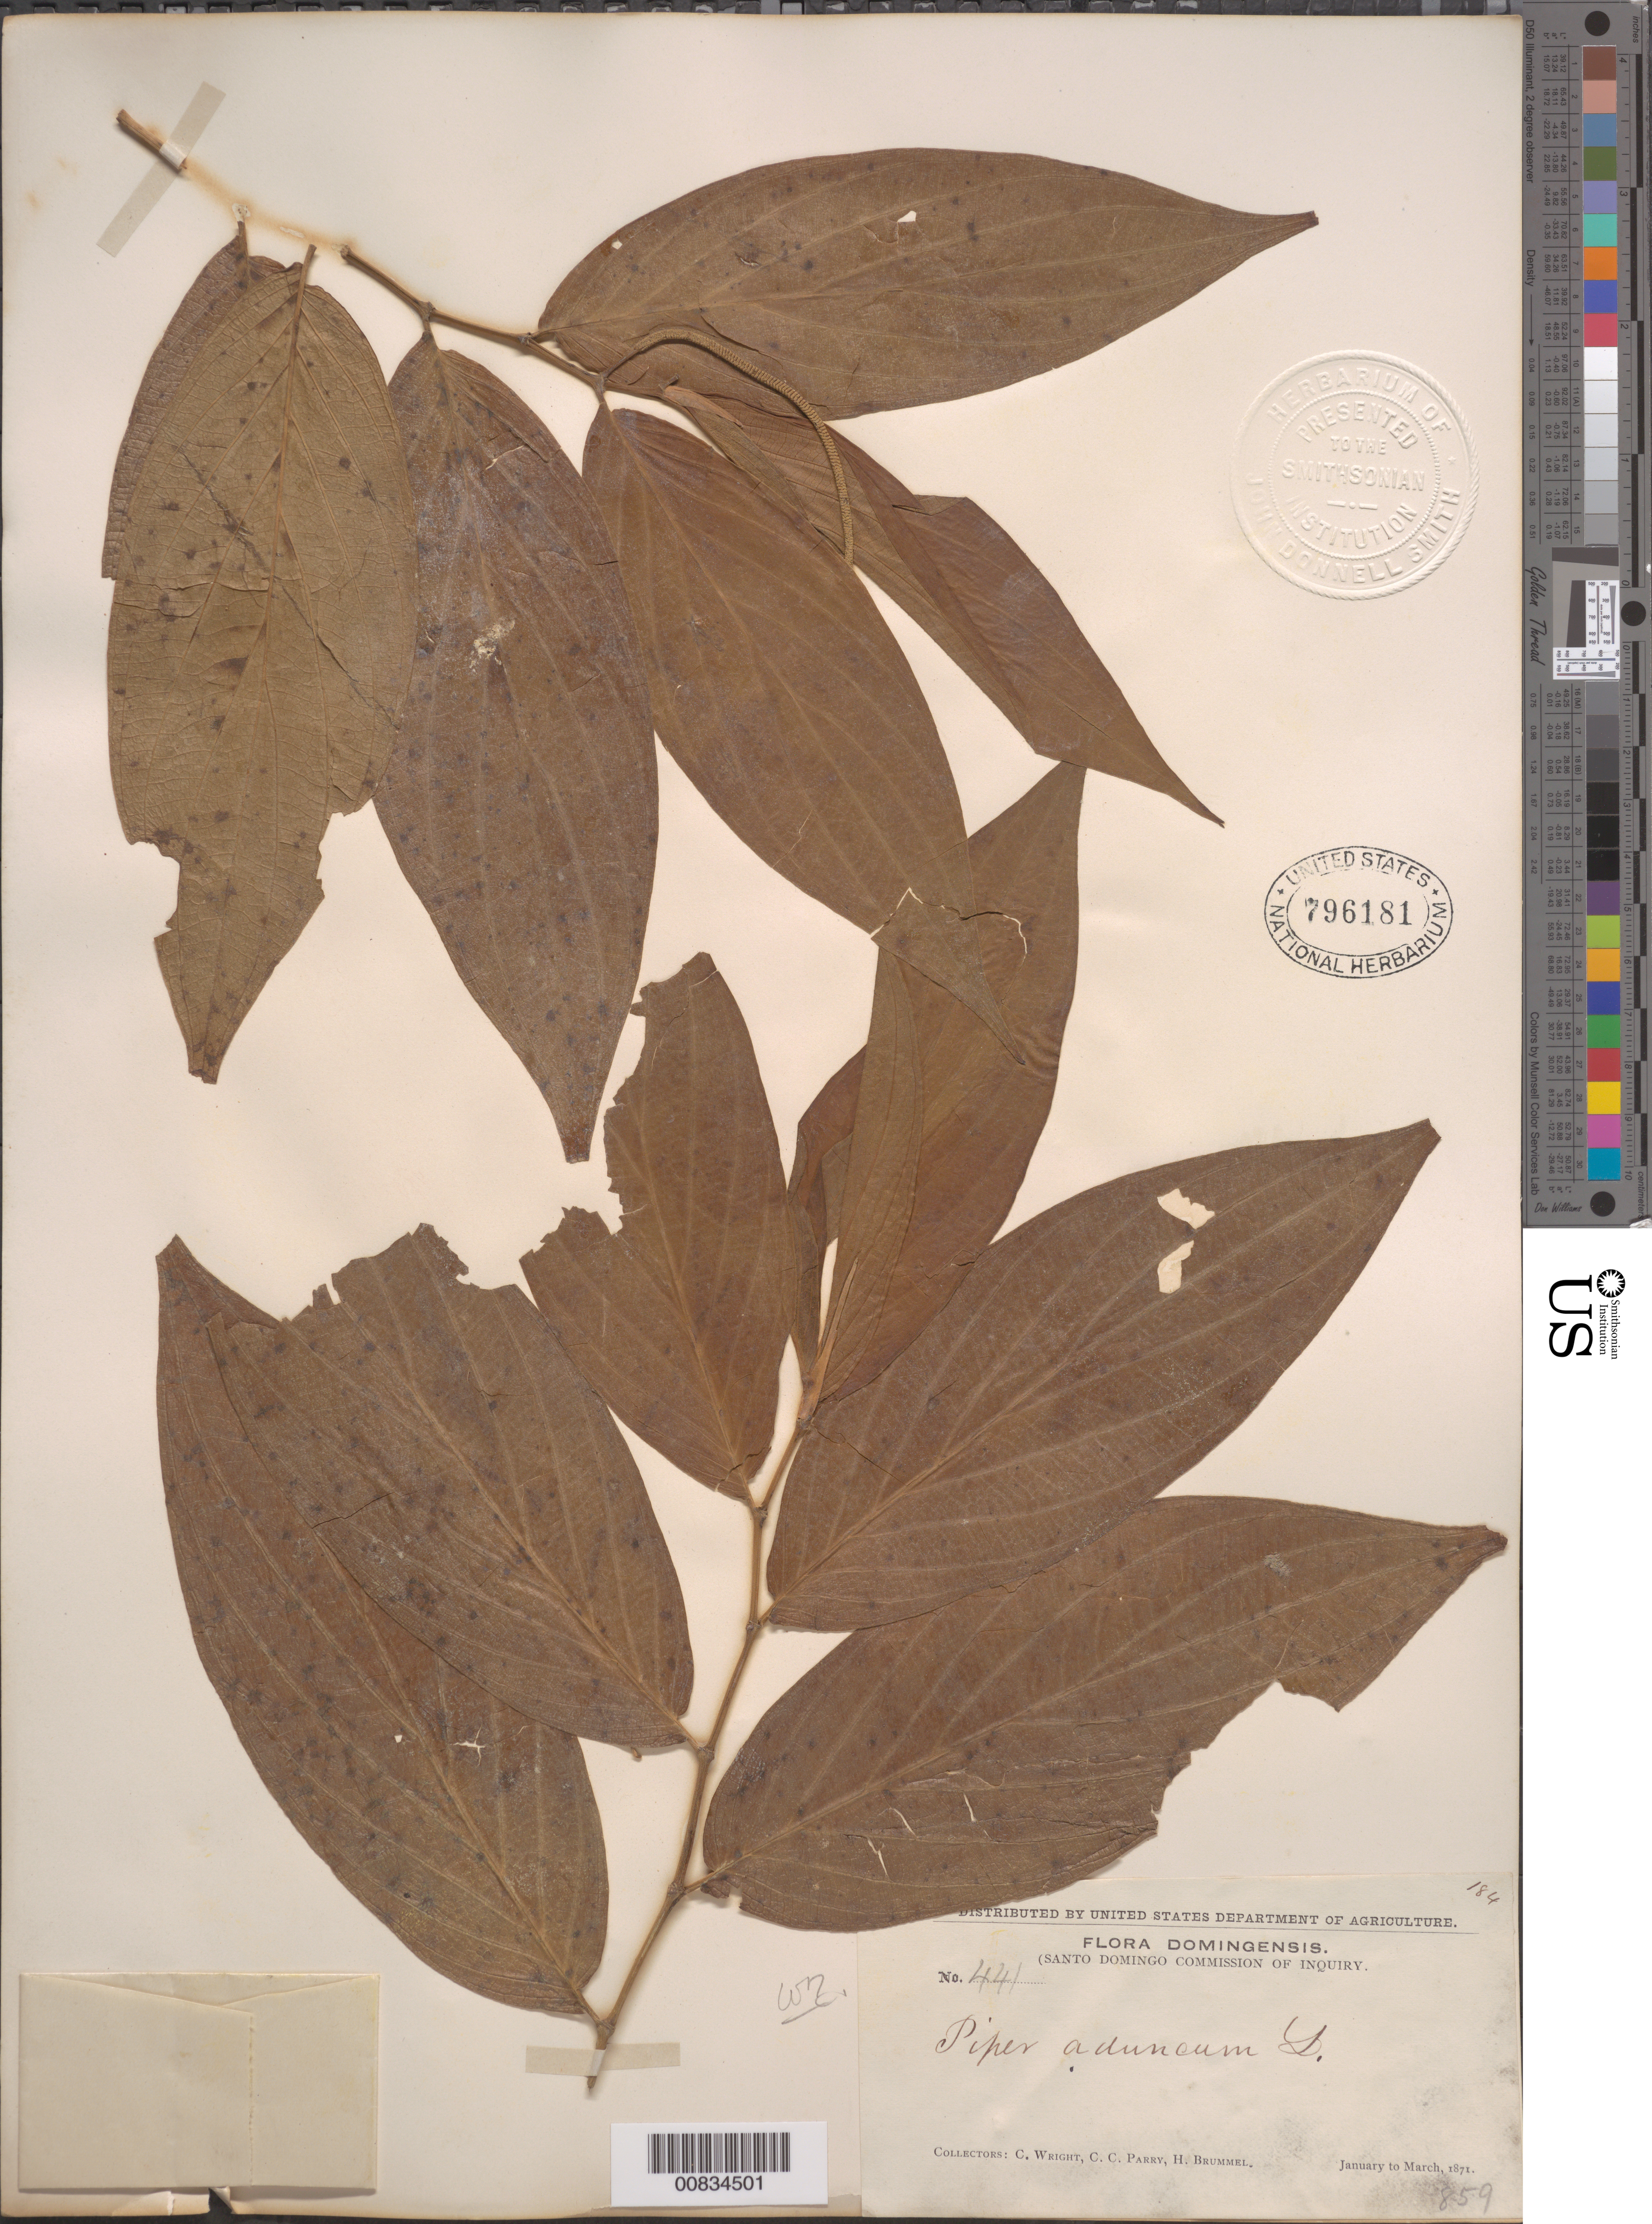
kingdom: Plantae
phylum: Tracheophyta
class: Magnoliopsida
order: Piperales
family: Piperaceae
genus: Piper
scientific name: Piper aduncum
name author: L.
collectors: C. Wright, C. C. Parry & H. Brummel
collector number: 441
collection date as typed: Jan 1871 to -- Mar 1871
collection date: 1871-01/1871-03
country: Dominican Republic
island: Hispaniola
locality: Dominican Republic.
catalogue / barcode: US 796181